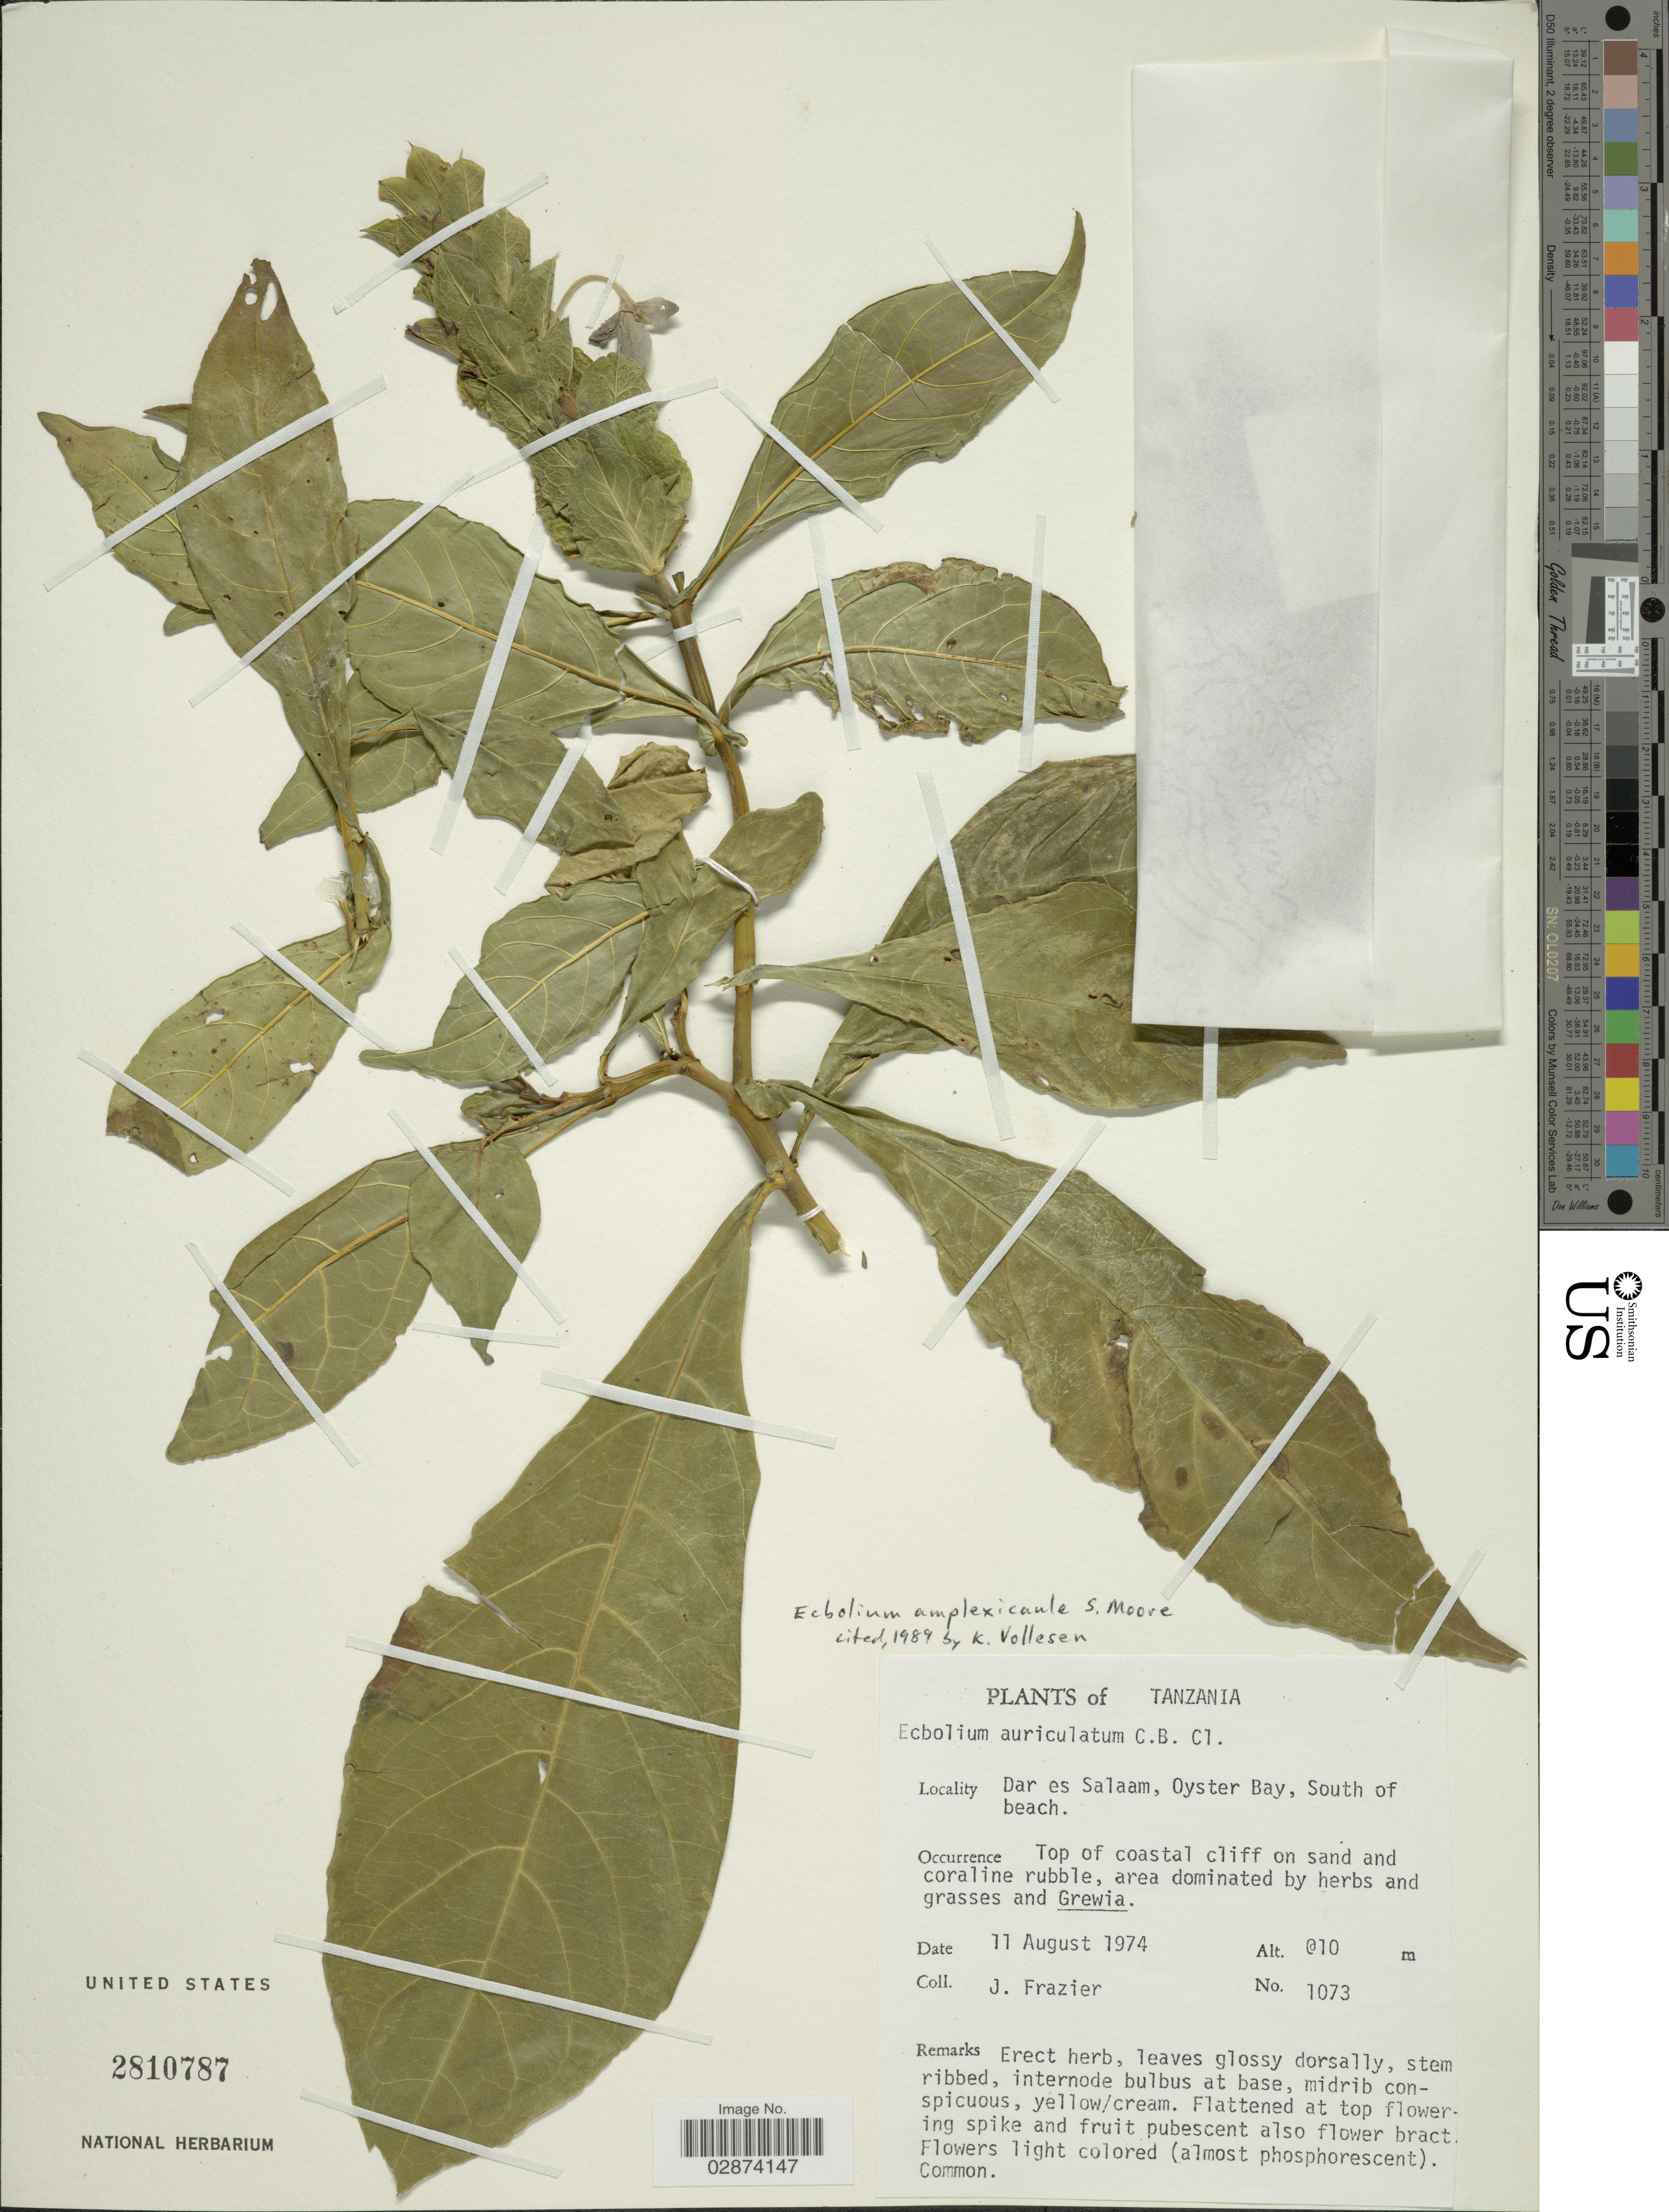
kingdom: Plantae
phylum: Tracheophyta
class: Magnoliopsida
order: Lamiales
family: Acanthaceae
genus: Ecbolium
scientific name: Ecbolium amplexicaule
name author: C.B. Clarke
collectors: J. Frazier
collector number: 1073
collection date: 1974-08-11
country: Tanzania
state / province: Dar es Salaam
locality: Oyster Bay, South of beach.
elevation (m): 10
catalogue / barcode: US 2810787